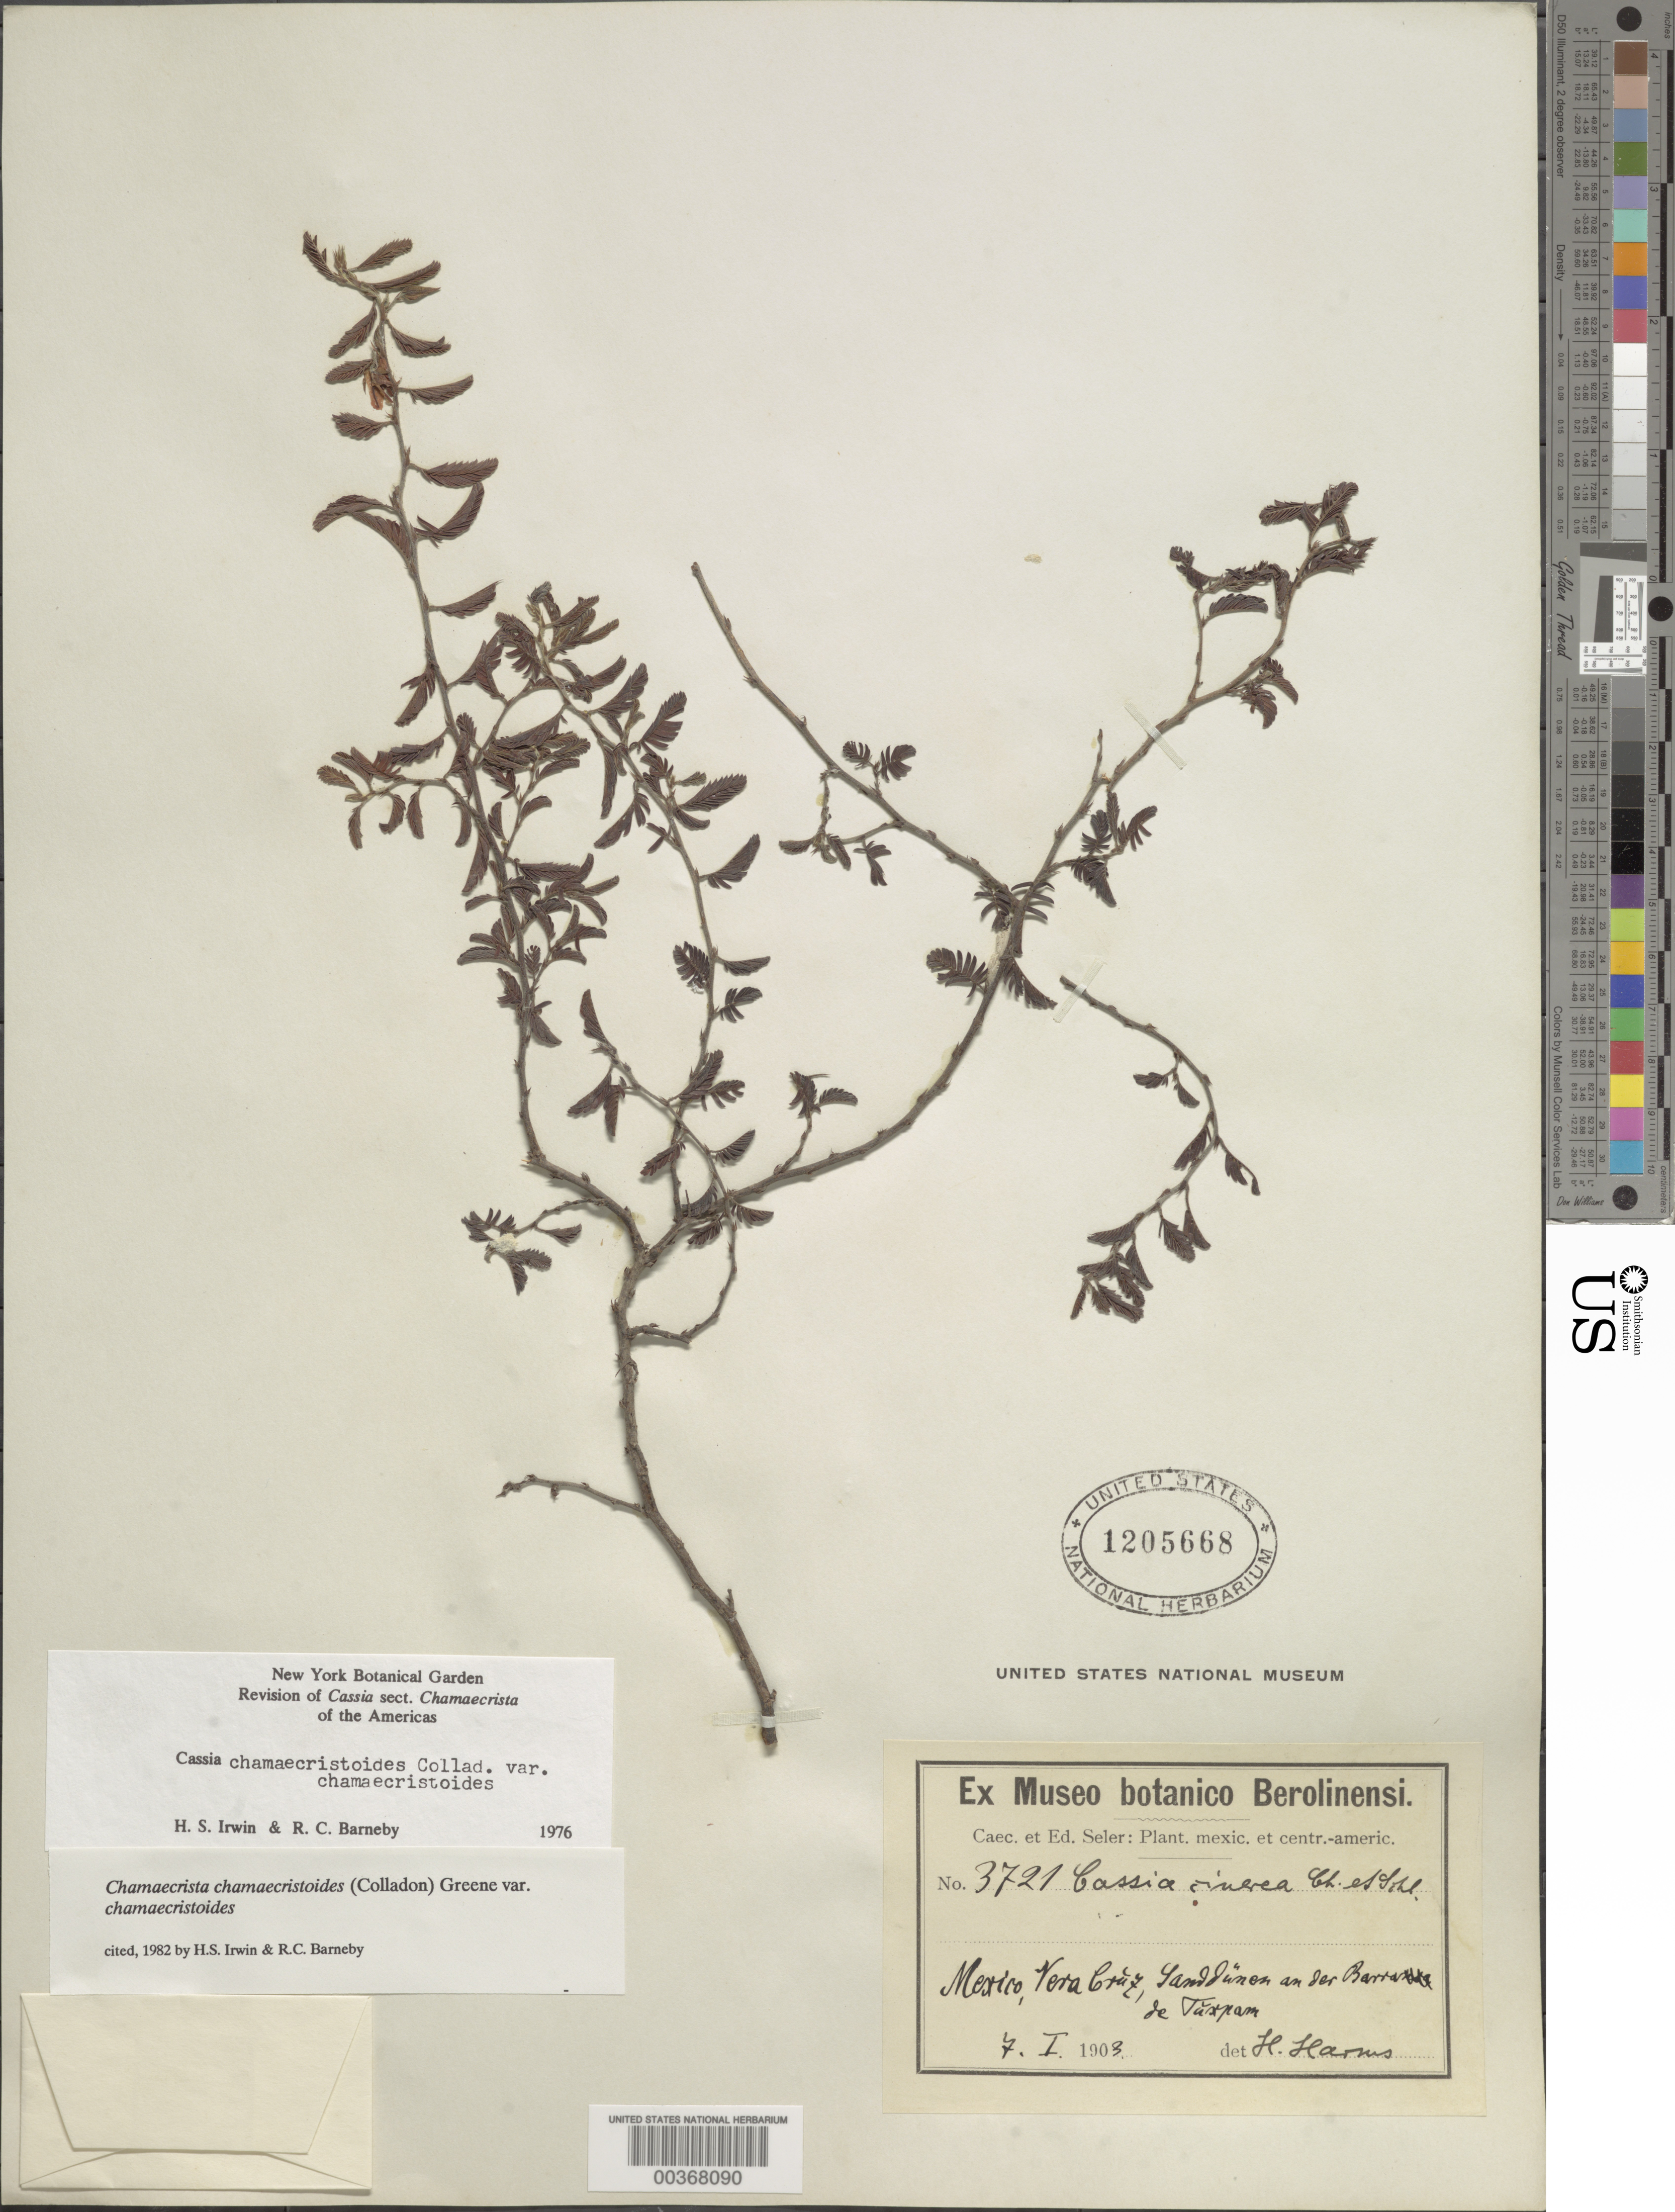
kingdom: Plantae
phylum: Tracheophyta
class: Magnoliopsida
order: Fabales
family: Fabaceae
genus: Chamaecrista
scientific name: Chamaecrista chamaecristoides var. chamaecristoides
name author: (Collad.) Greene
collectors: H. A. Harms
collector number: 3721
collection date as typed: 07 Jan 1903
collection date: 1903-01-07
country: Mexico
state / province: Veracruz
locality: Tuxpam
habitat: Sanddunen an der barra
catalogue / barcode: US 1205668